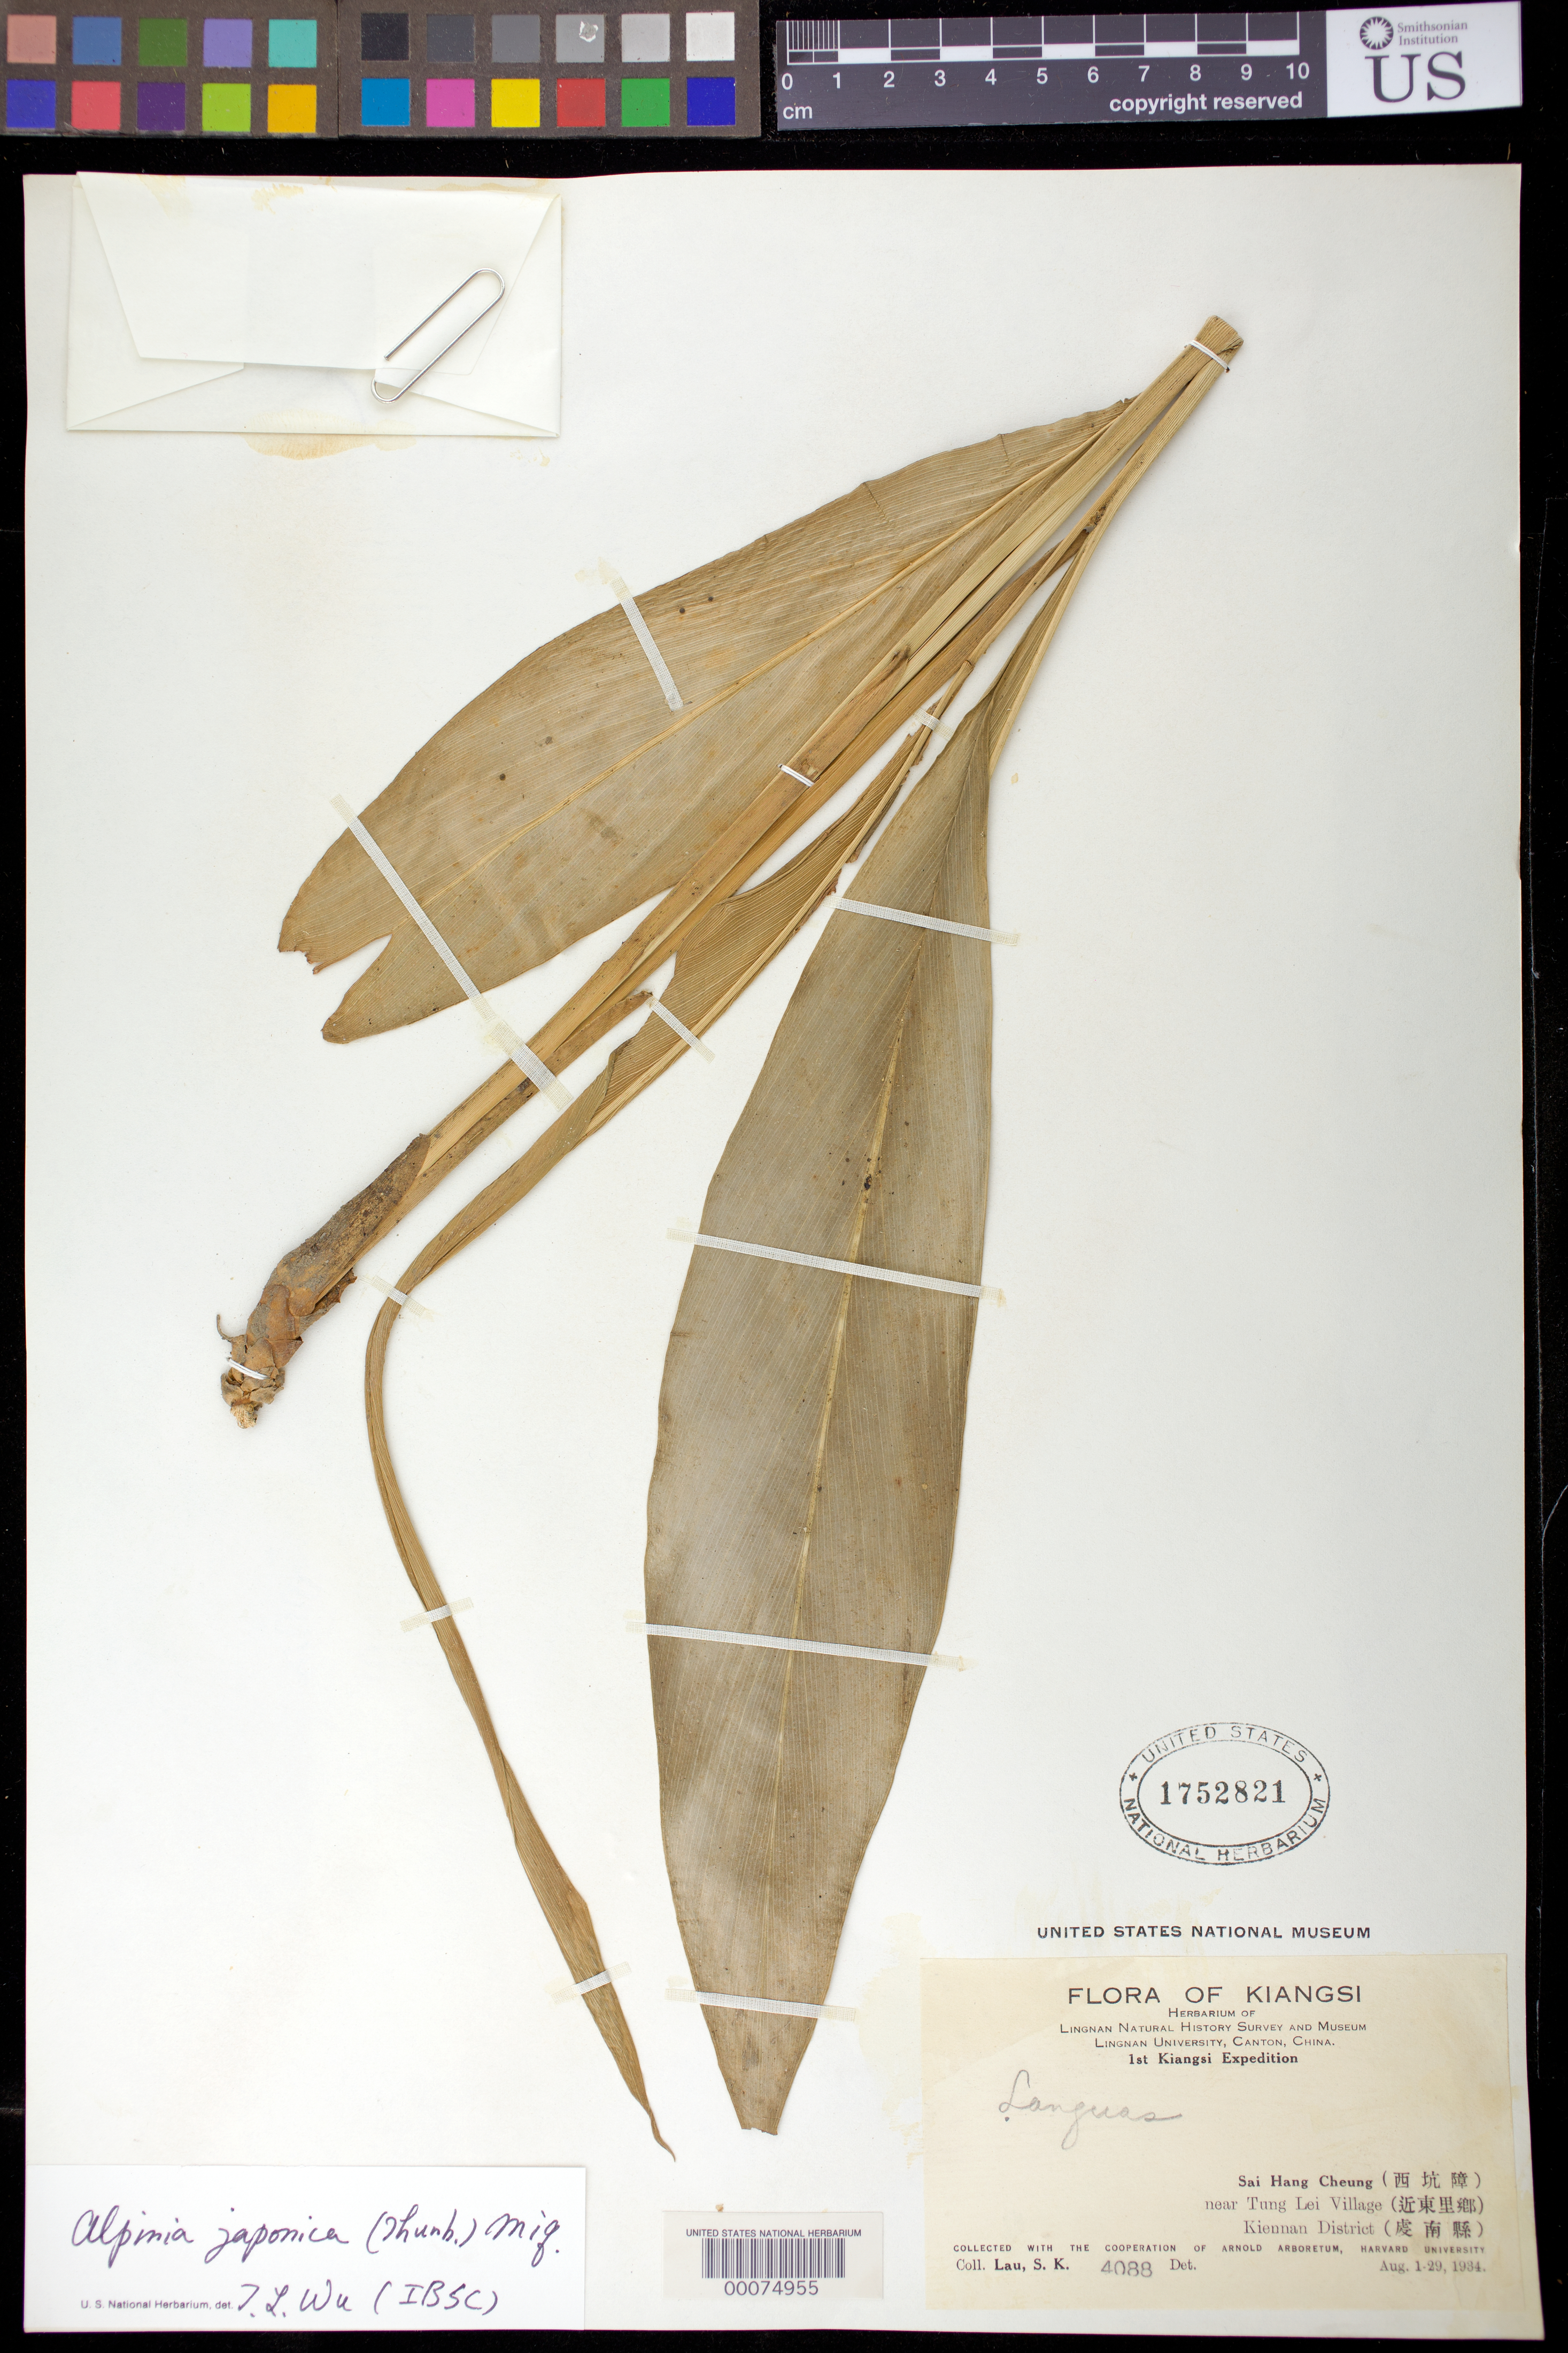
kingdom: Plantae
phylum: Tracheophyta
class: Liliopsida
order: Zingiberales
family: Zingiberaceae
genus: Alpinia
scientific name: Alpinia japonica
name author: (Thunb.) Miq.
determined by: Wu, Te-Ling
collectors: S. K. Lau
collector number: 4088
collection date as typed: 01 Aug 1934 to 29 Aug 1934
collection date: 1934-08-01/1934-08-29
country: China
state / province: Jiangxi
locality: Sai hang cheung, near tung lei village kiennan dist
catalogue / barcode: US 1752821